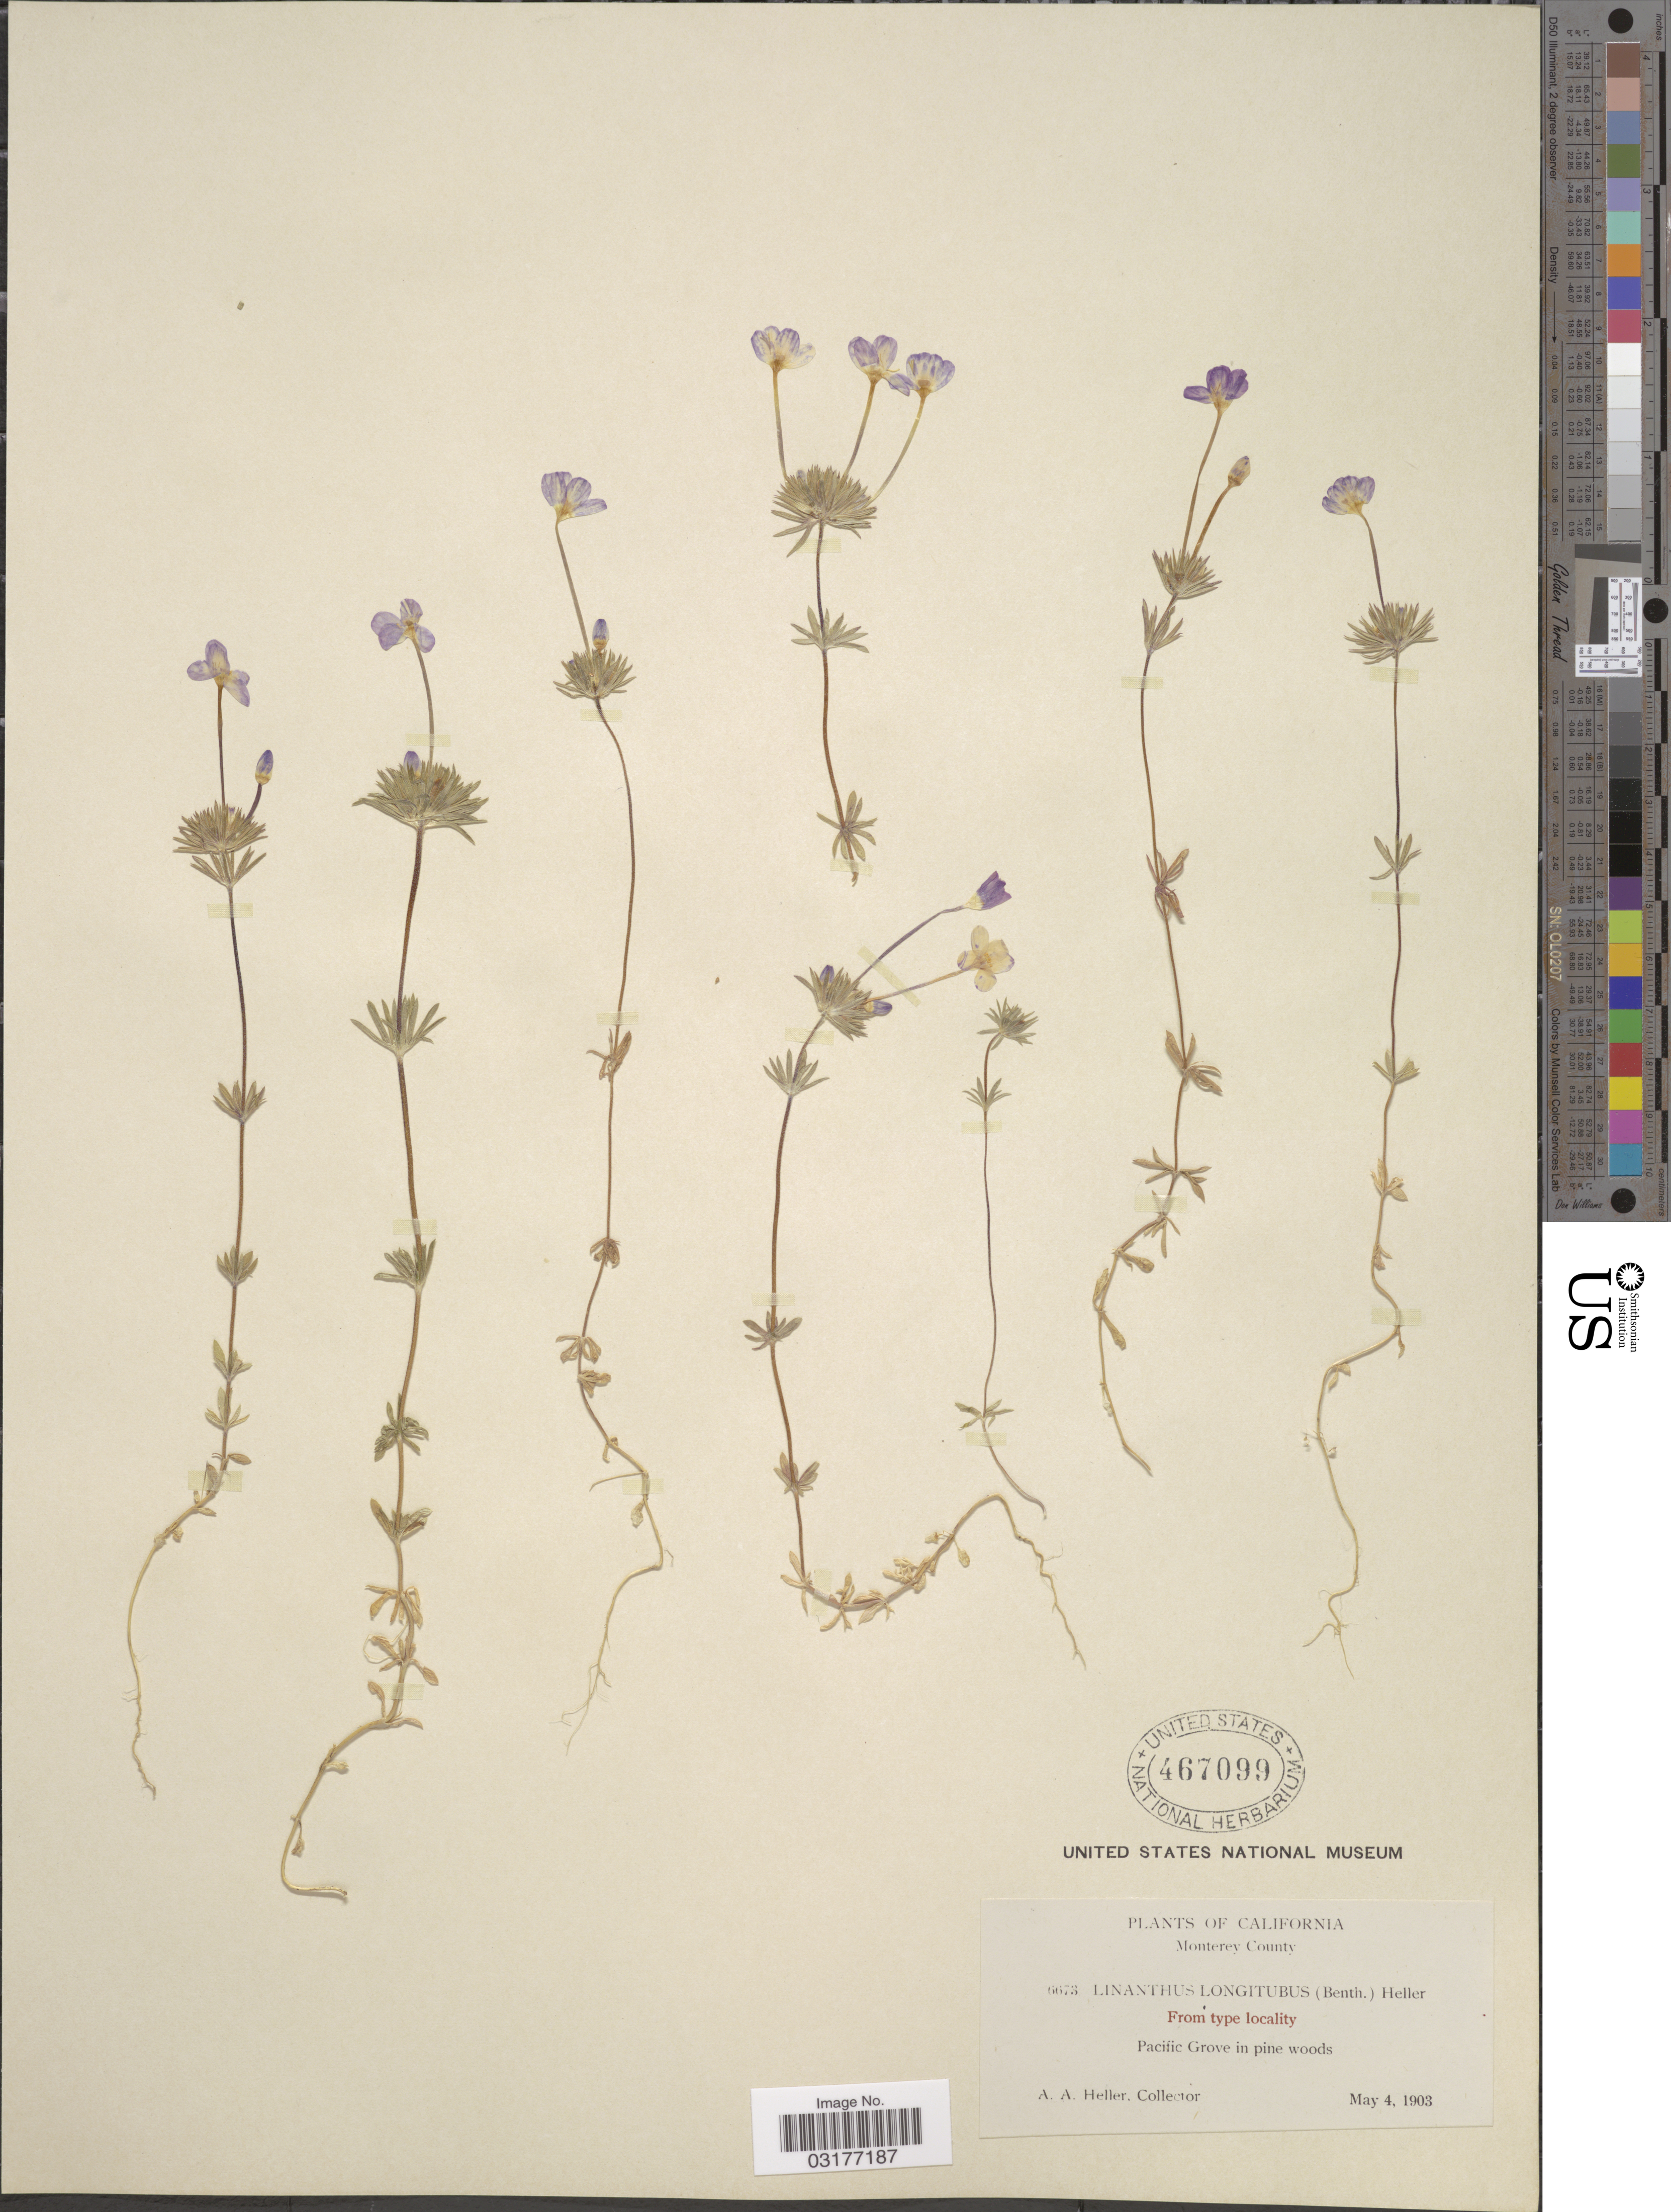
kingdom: Plantae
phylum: Tracheophyta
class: Magnoliopsida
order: Ericales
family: Polemoniaceae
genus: Leptosiphon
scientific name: Leptosiphon androsaceus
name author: Benth.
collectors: A. A. Heller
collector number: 6673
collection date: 1903-05-04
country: United States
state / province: California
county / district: Monterey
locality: Monterey County. Pacific Grove in pine woods.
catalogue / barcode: US 467099